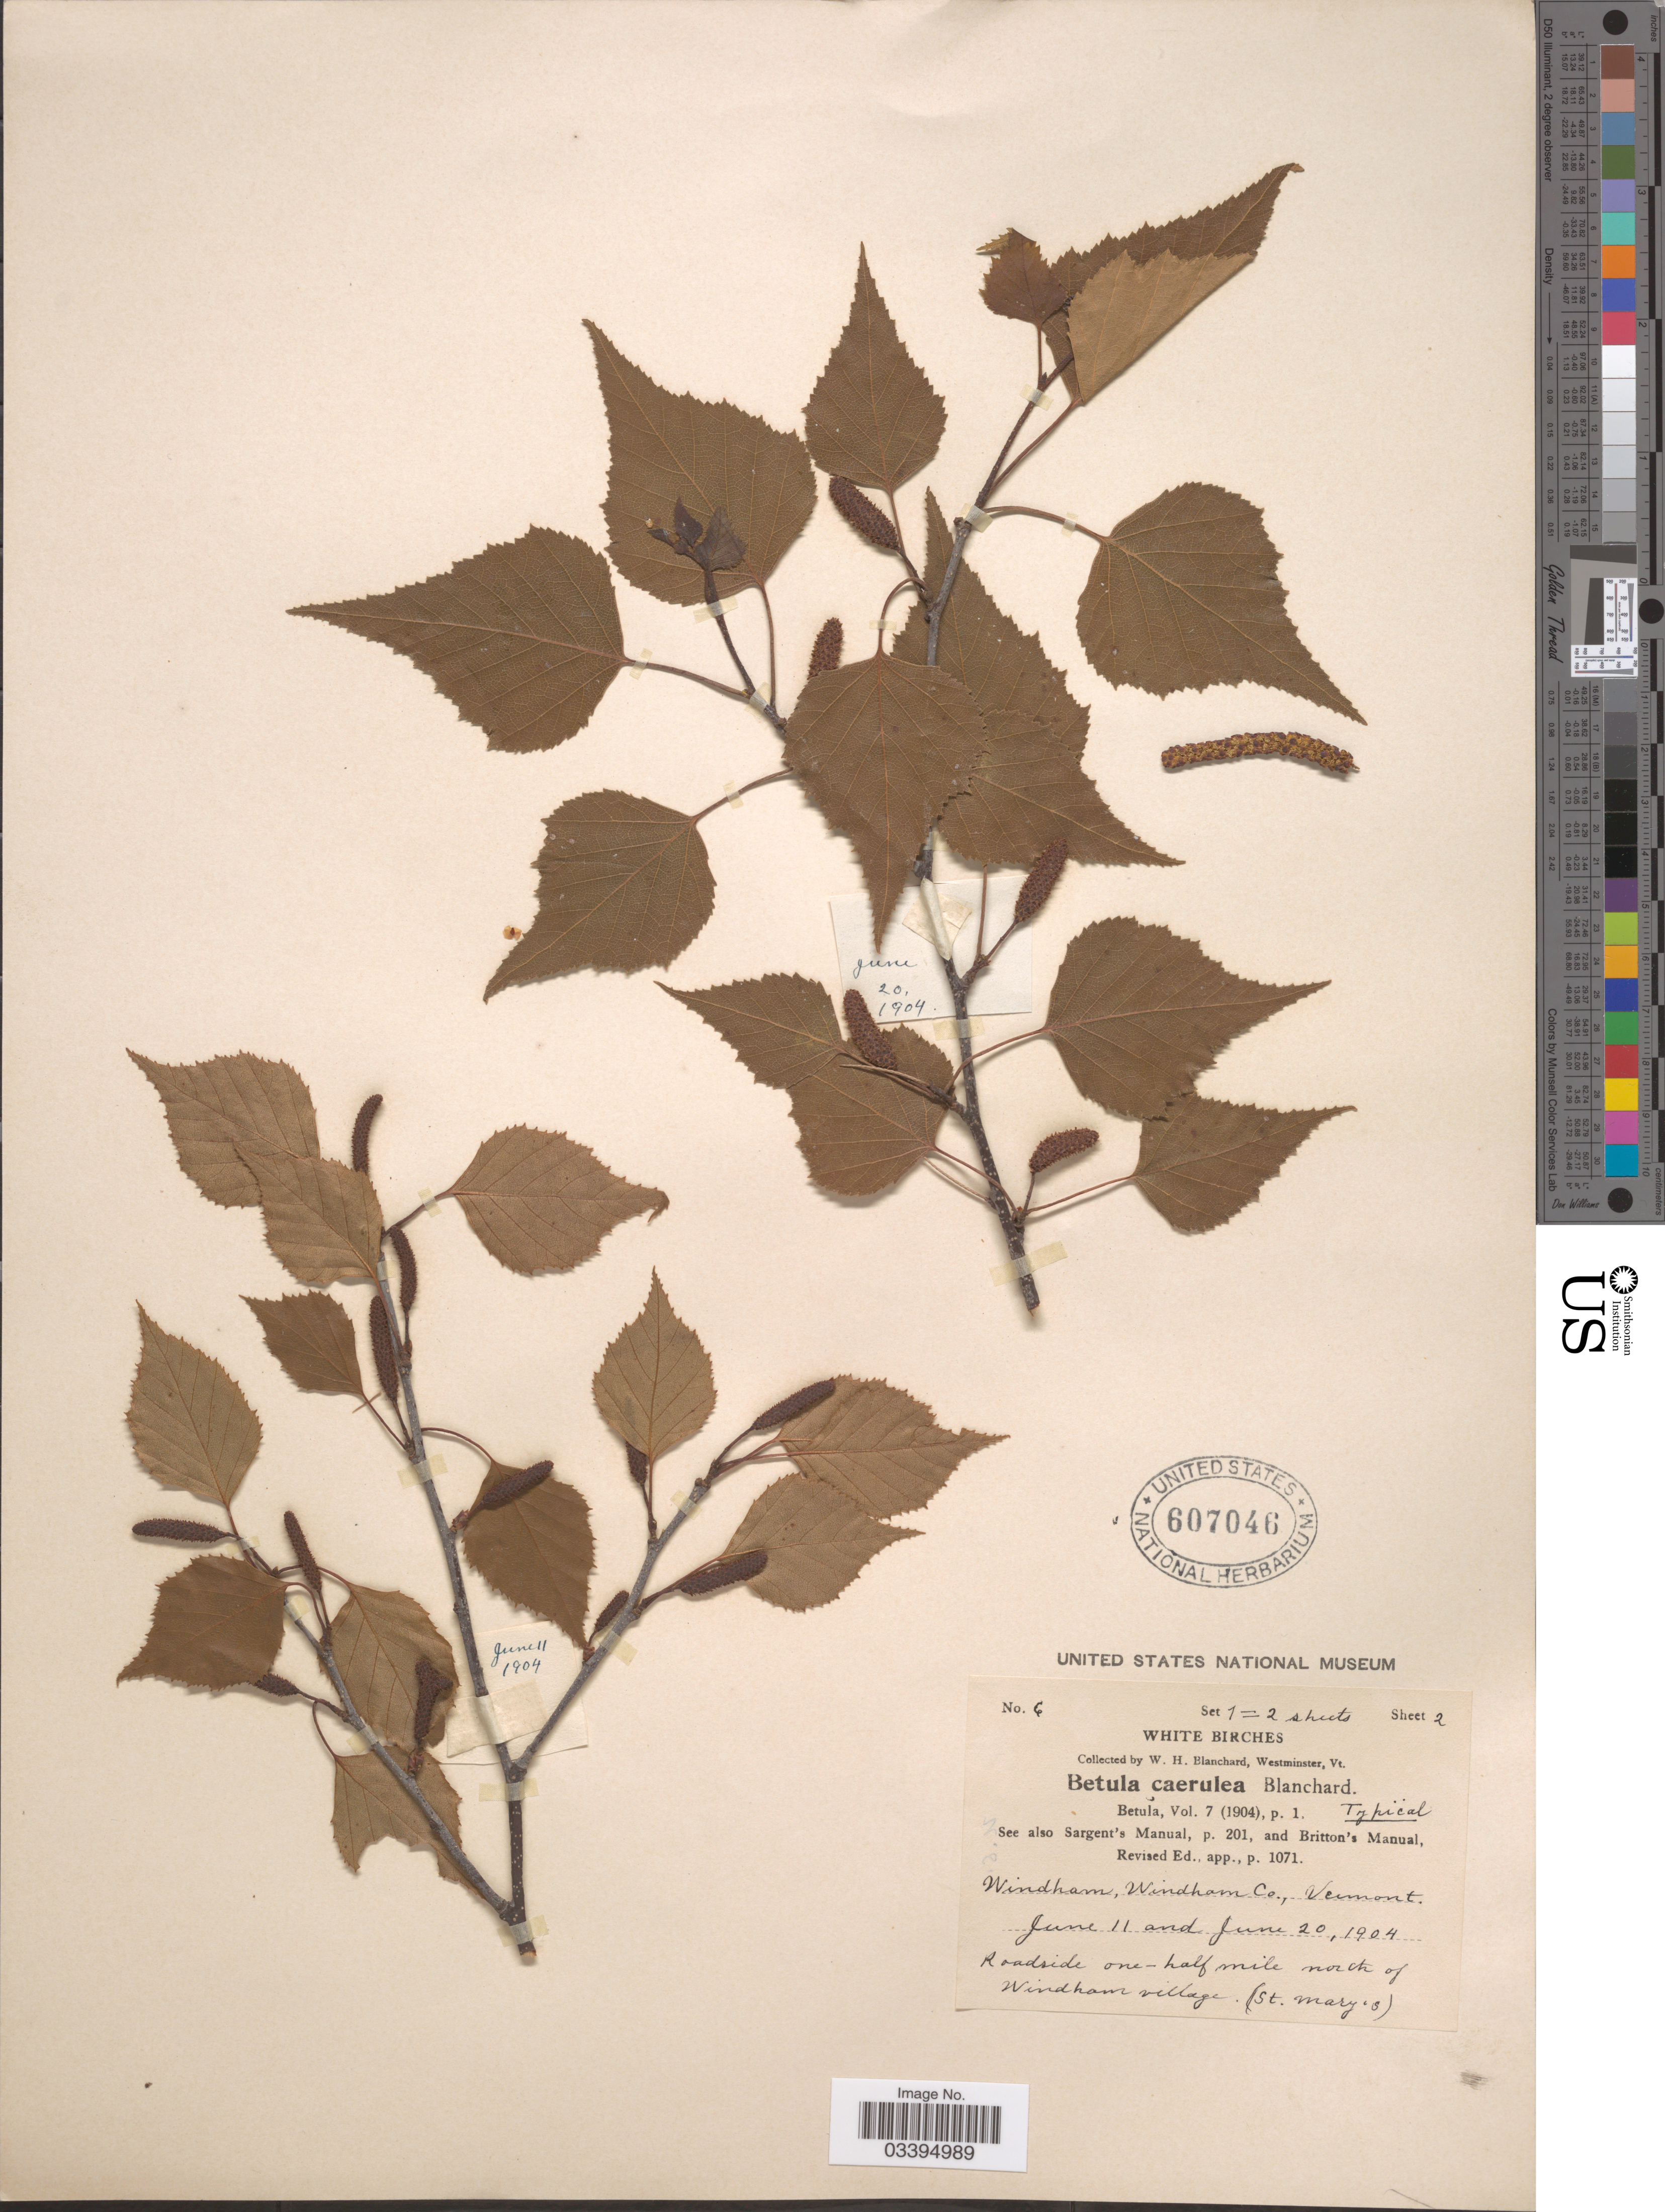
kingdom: Plantae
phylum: Tracheophyta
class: Magnoliopsida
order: Fagales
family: Betulaceae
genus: Betula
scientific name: Betula caerulea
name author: Blanch.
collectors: W. H. Blanchard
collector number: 6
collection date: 1904-06-11/1904-06-20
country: United States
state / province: Vermont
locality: Windham, Windham Co. Roadside one-half mile north of Windham village (St. Mary's).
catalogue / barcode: US 607046